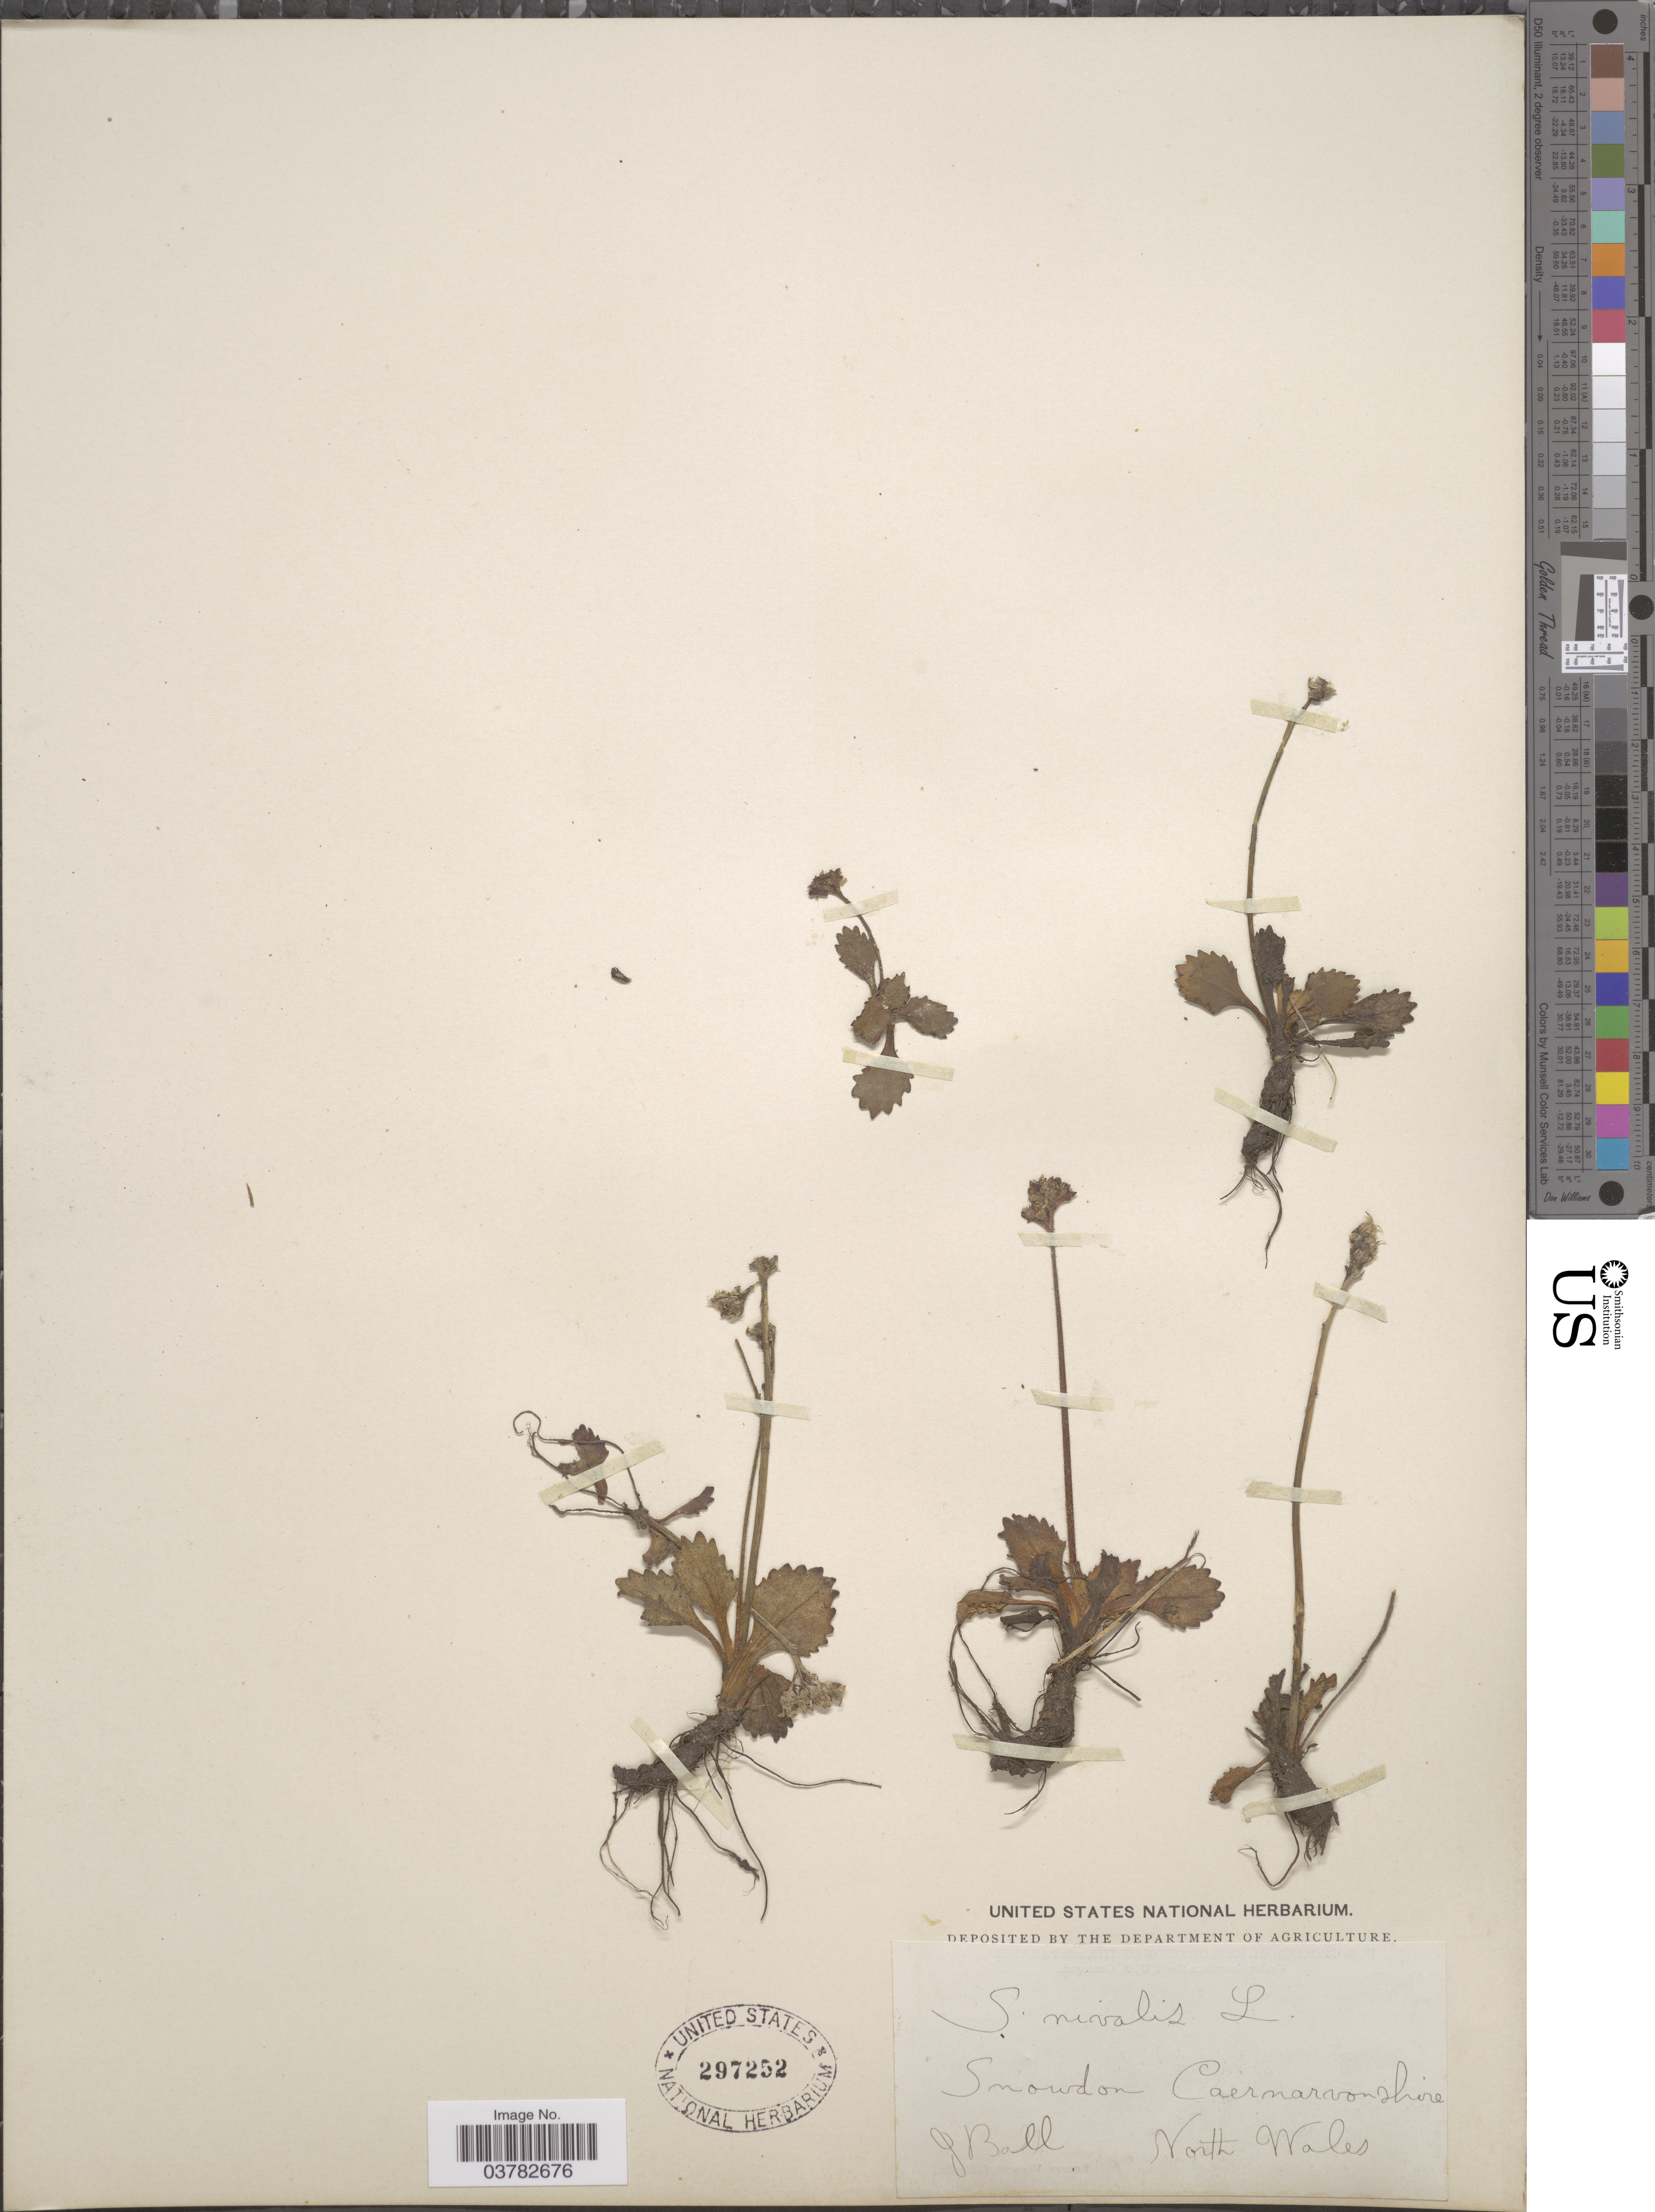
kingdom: Plantae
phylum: Tracheophyta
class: Magnoliopsida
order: Saxifragales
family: Saxifragaceae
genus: Micranthes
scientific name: Micranthes nivalis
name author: (L.) Small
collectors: J. Ball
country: United Kingdom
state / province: Wales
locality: Snowdon Caernarvonshire. North Wales.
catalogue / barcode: US 297252